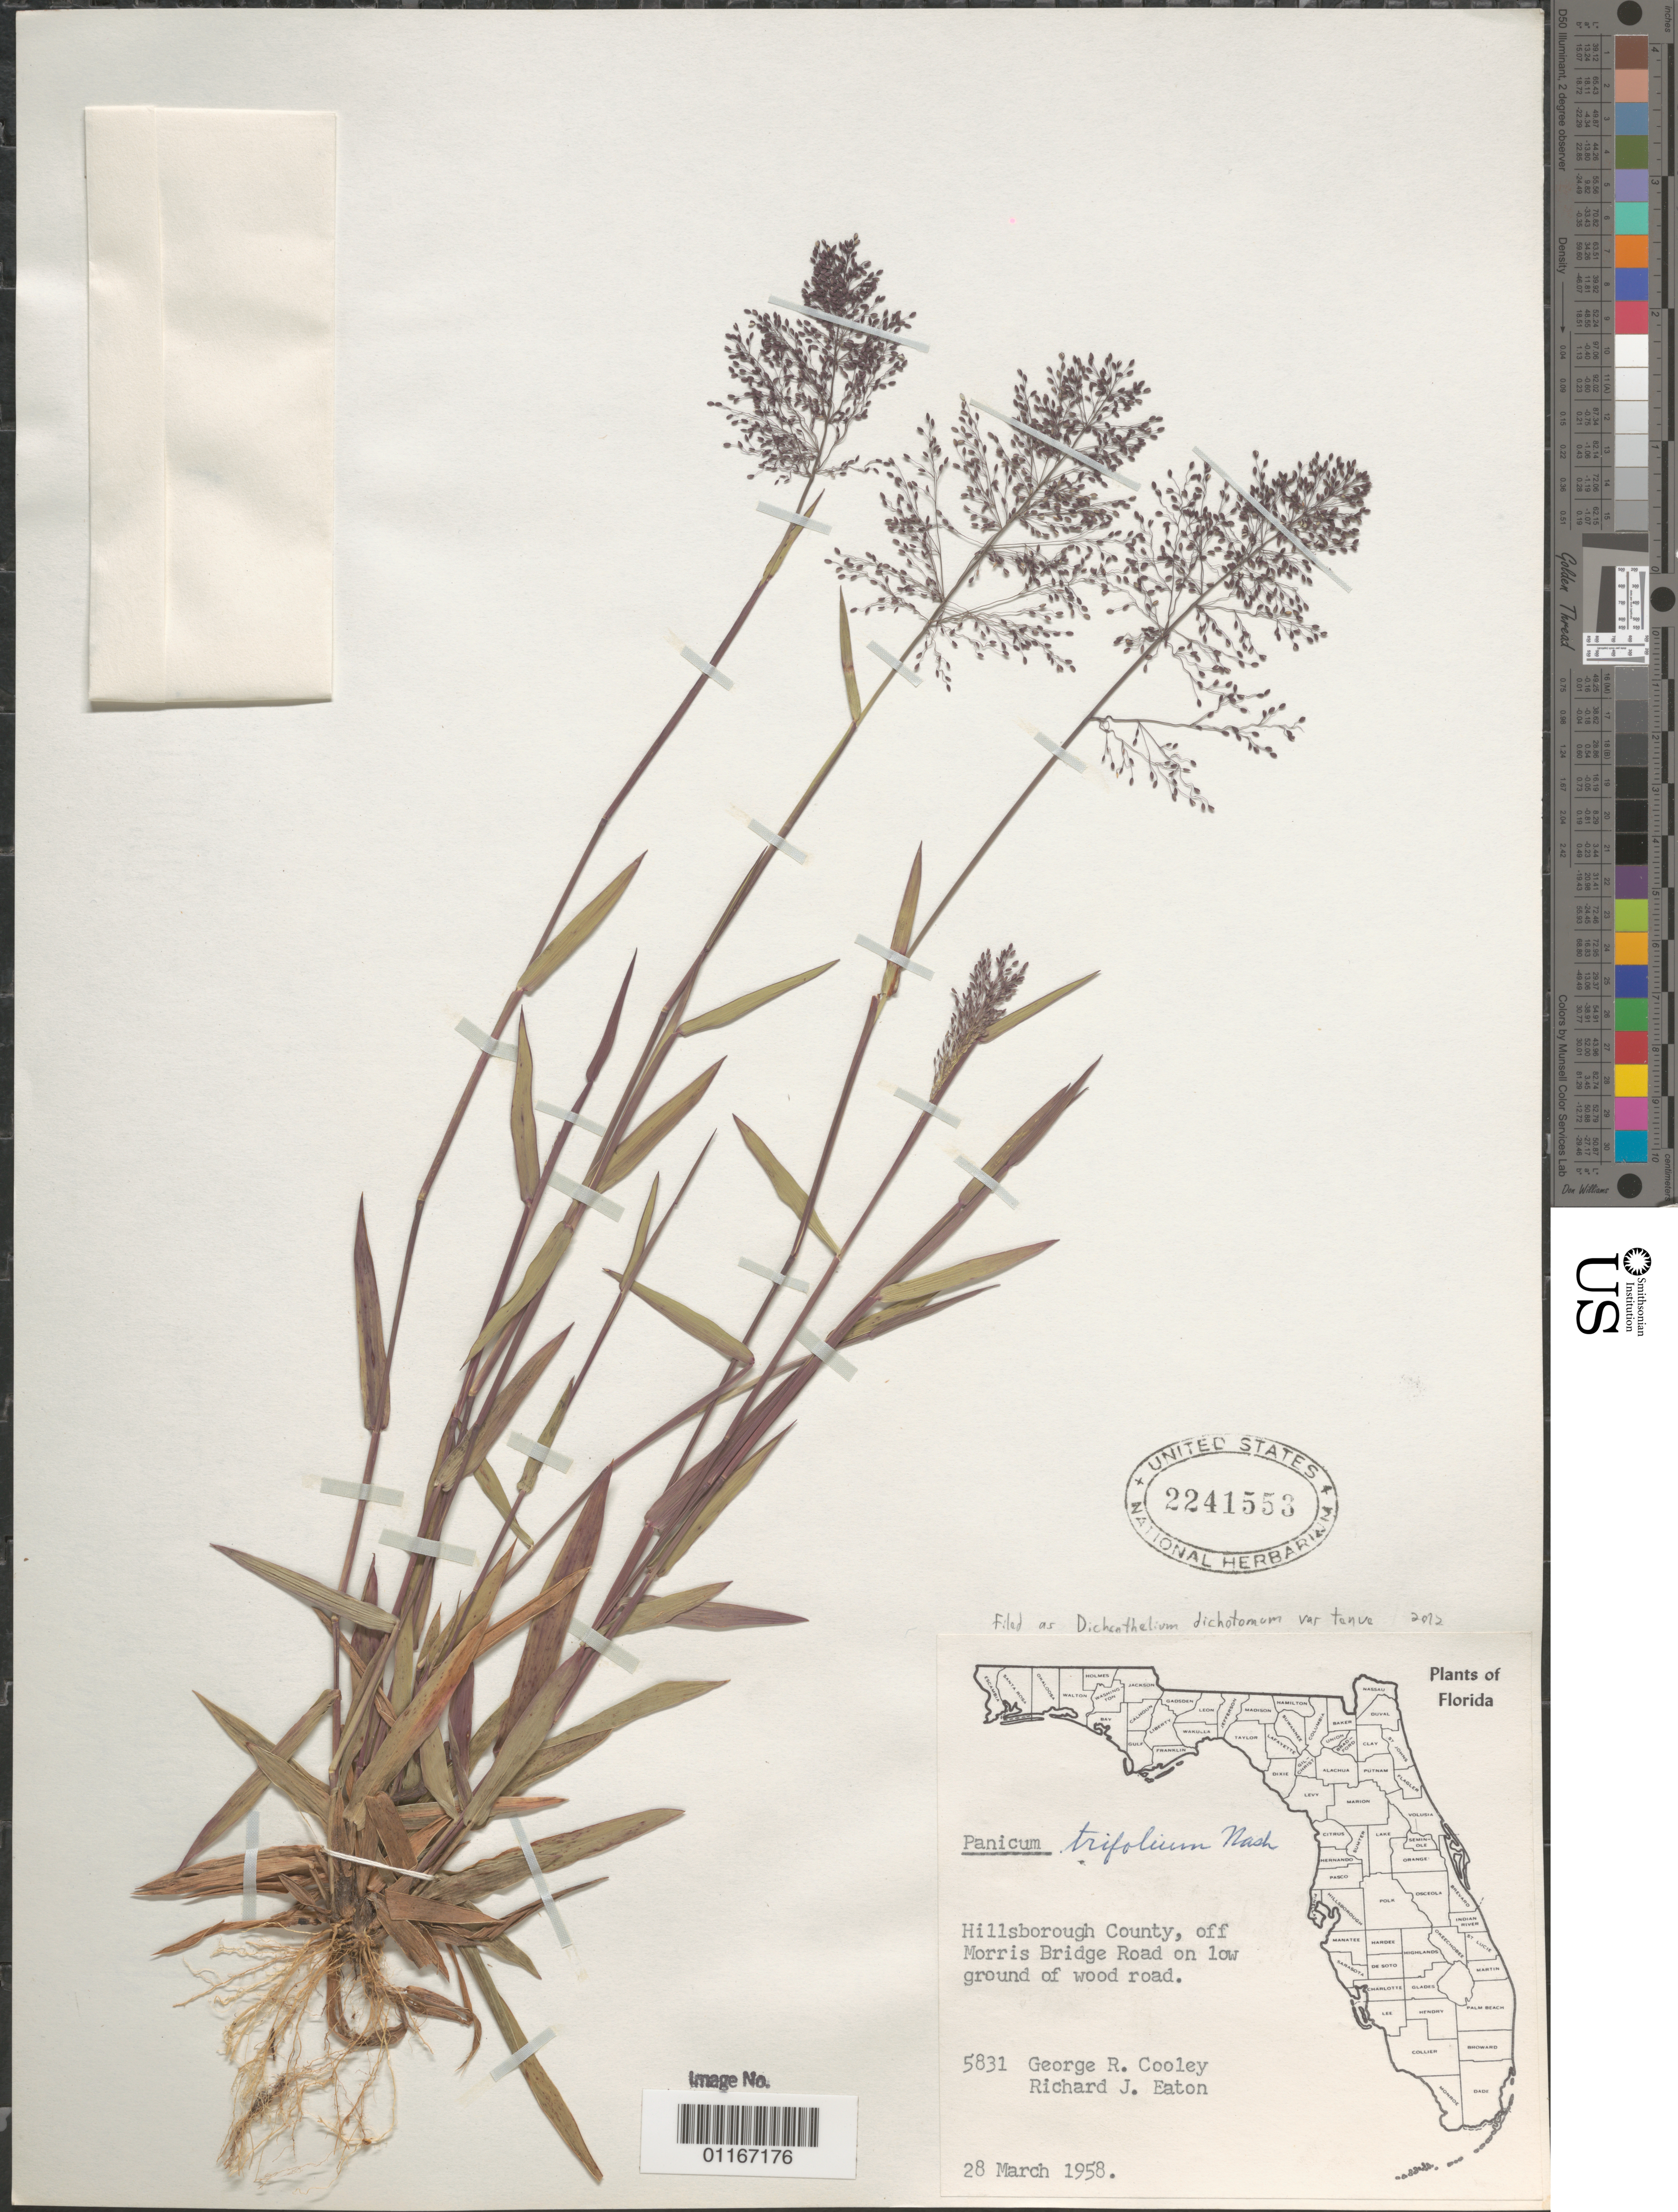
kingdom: Plantae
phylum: Tracheophyta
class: Liliopsida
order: Poales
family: Poaceae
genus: Dichanthelium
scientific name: Dichanthelium dichotomum var. tenue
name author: (Muhl.) Gould & C.A. Clark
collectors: G. R. Cooley & R. J. Eaton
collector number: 5831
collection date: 1958-03-28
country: United States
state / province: Florida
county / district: Hillsborough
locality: Off Morris Bridge Road on low ground of wood road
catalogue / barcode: US 2241553